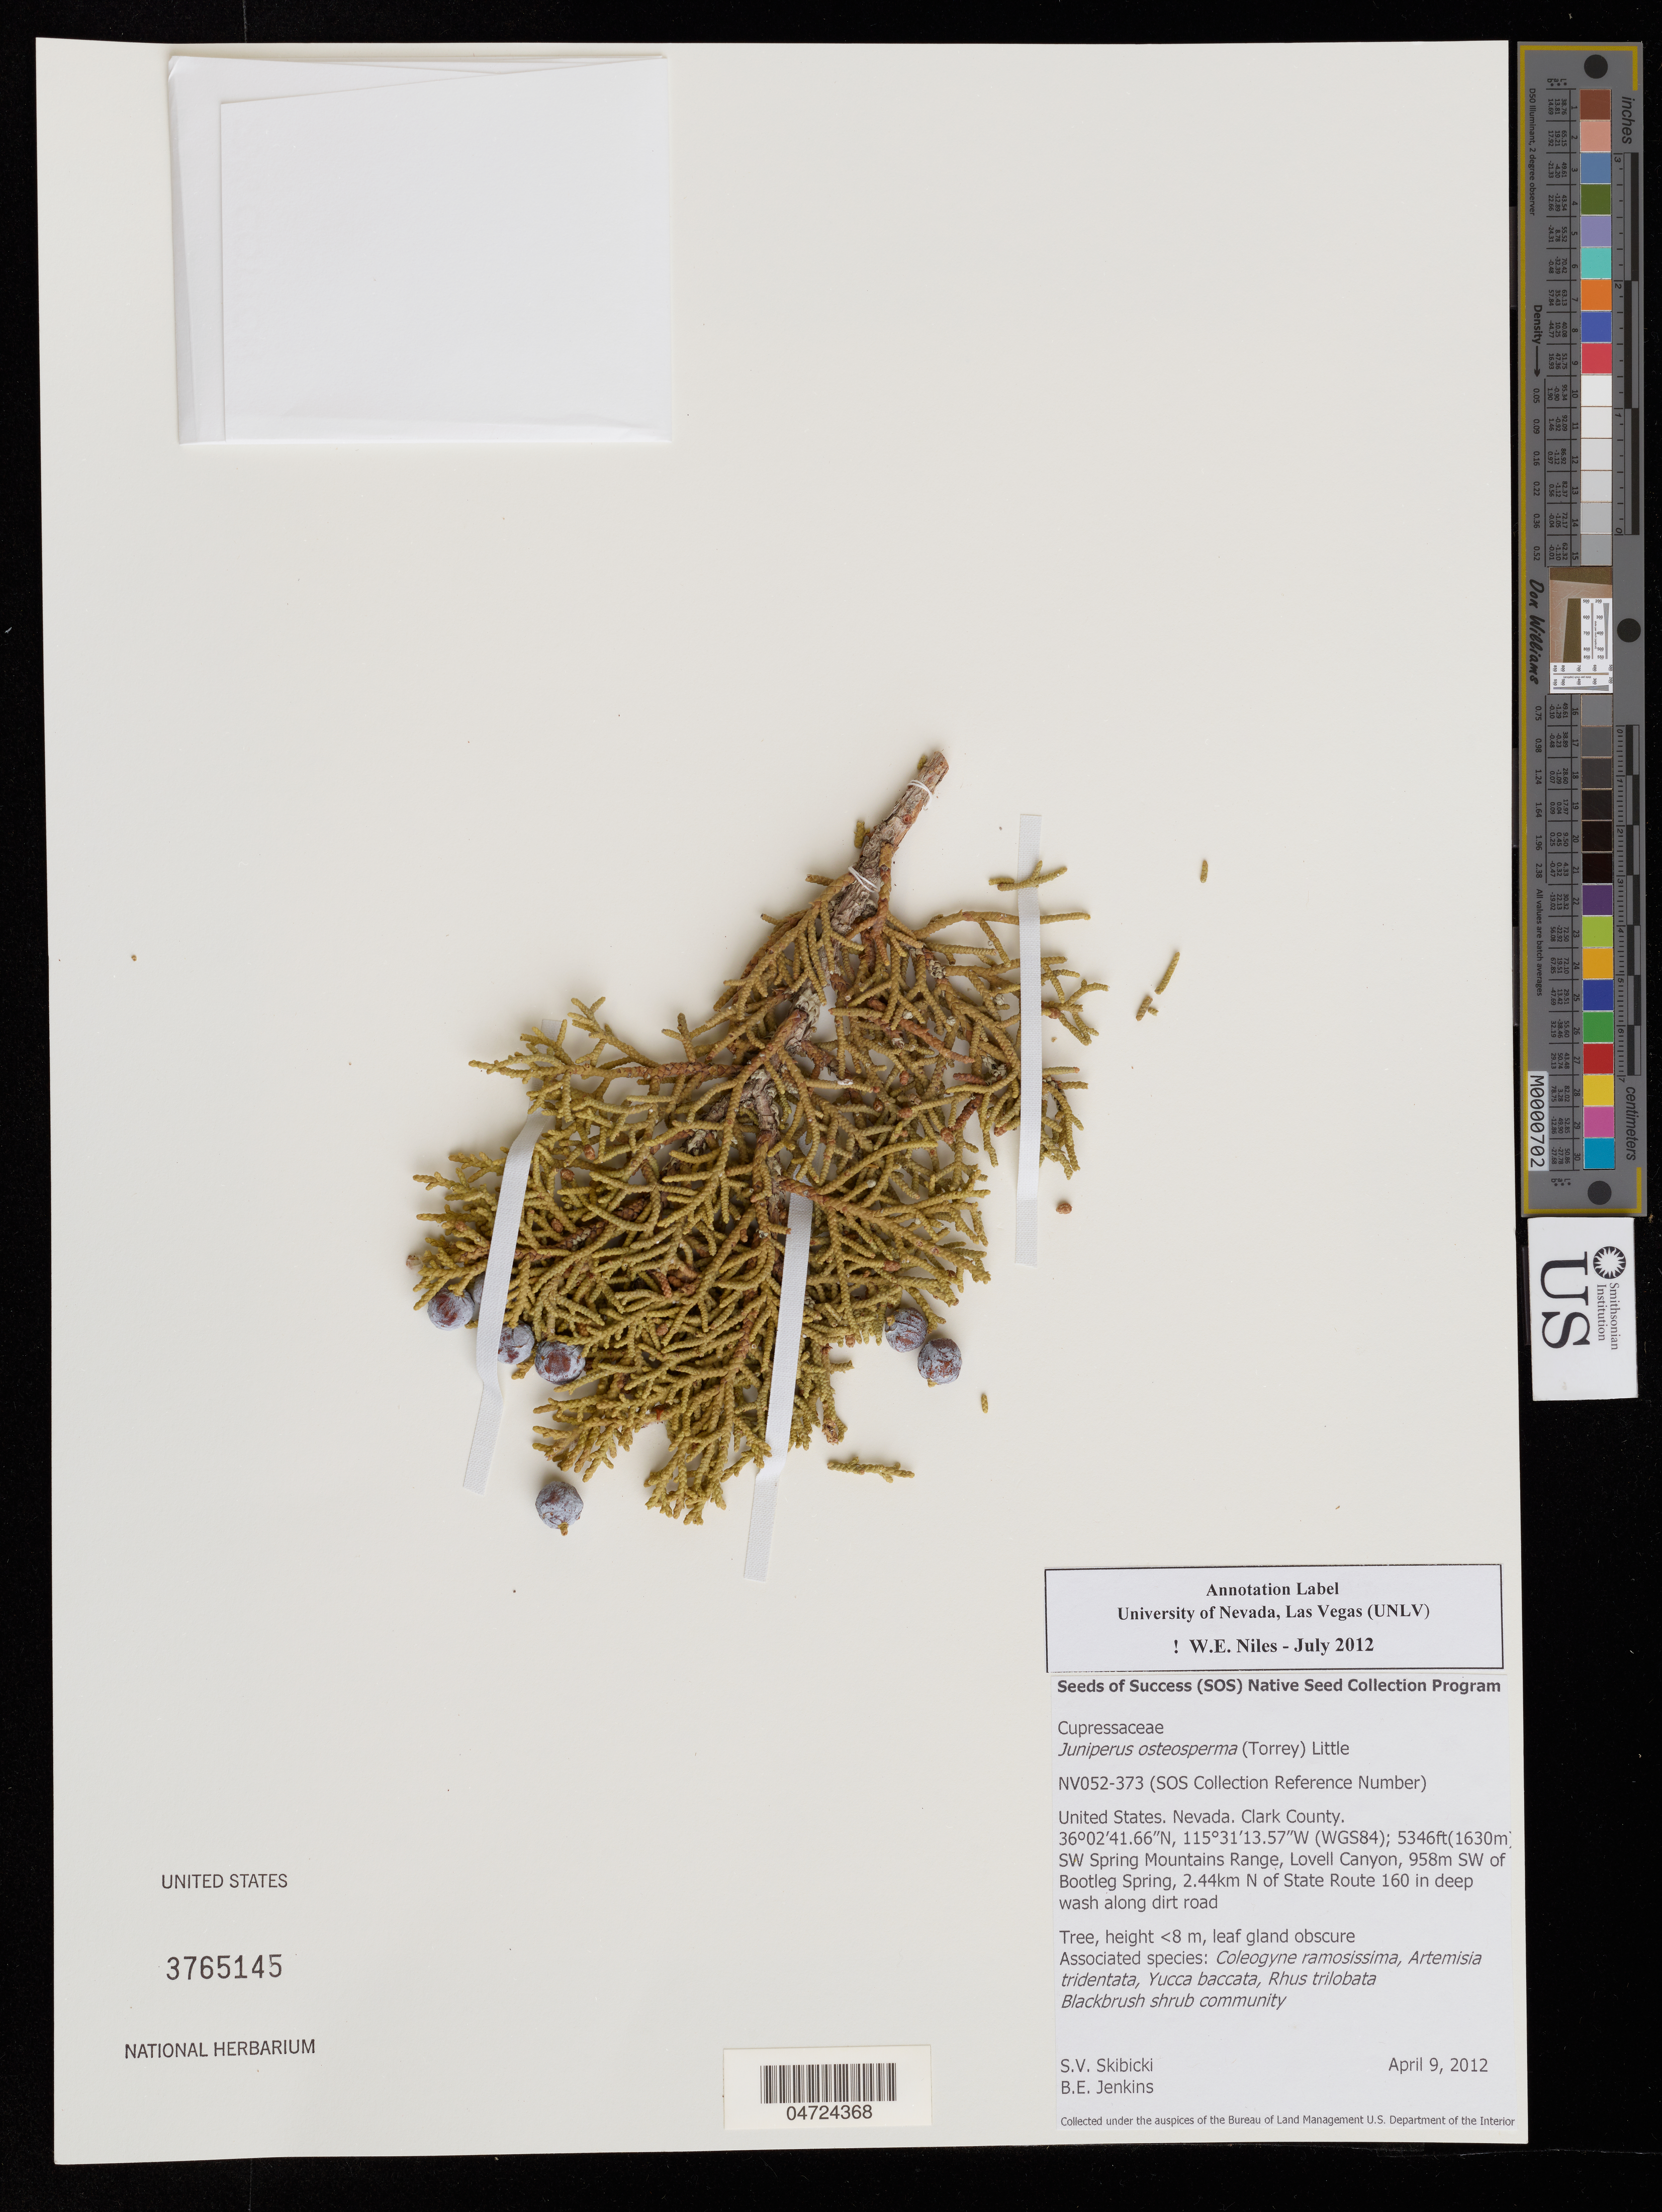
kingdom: Plantae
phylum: Tracheophyta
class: Pinopsida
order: Pinales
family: Cupressaceae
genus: Juniperus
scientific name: Juniperus osteosperma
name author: (Torr.) Little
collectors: S. Skibicki & B. Jenkins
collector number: NV052-373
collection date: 2012-04-09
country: United States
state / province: Nevada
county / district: Clark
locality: Clark County. SW Spring Mountains Range, Lovell Canyon, 958m SW of Bootleg Spring, 2.44km N of State Route 160 in deep wash along dirt road.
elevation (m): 1629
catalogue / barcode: US 3765145